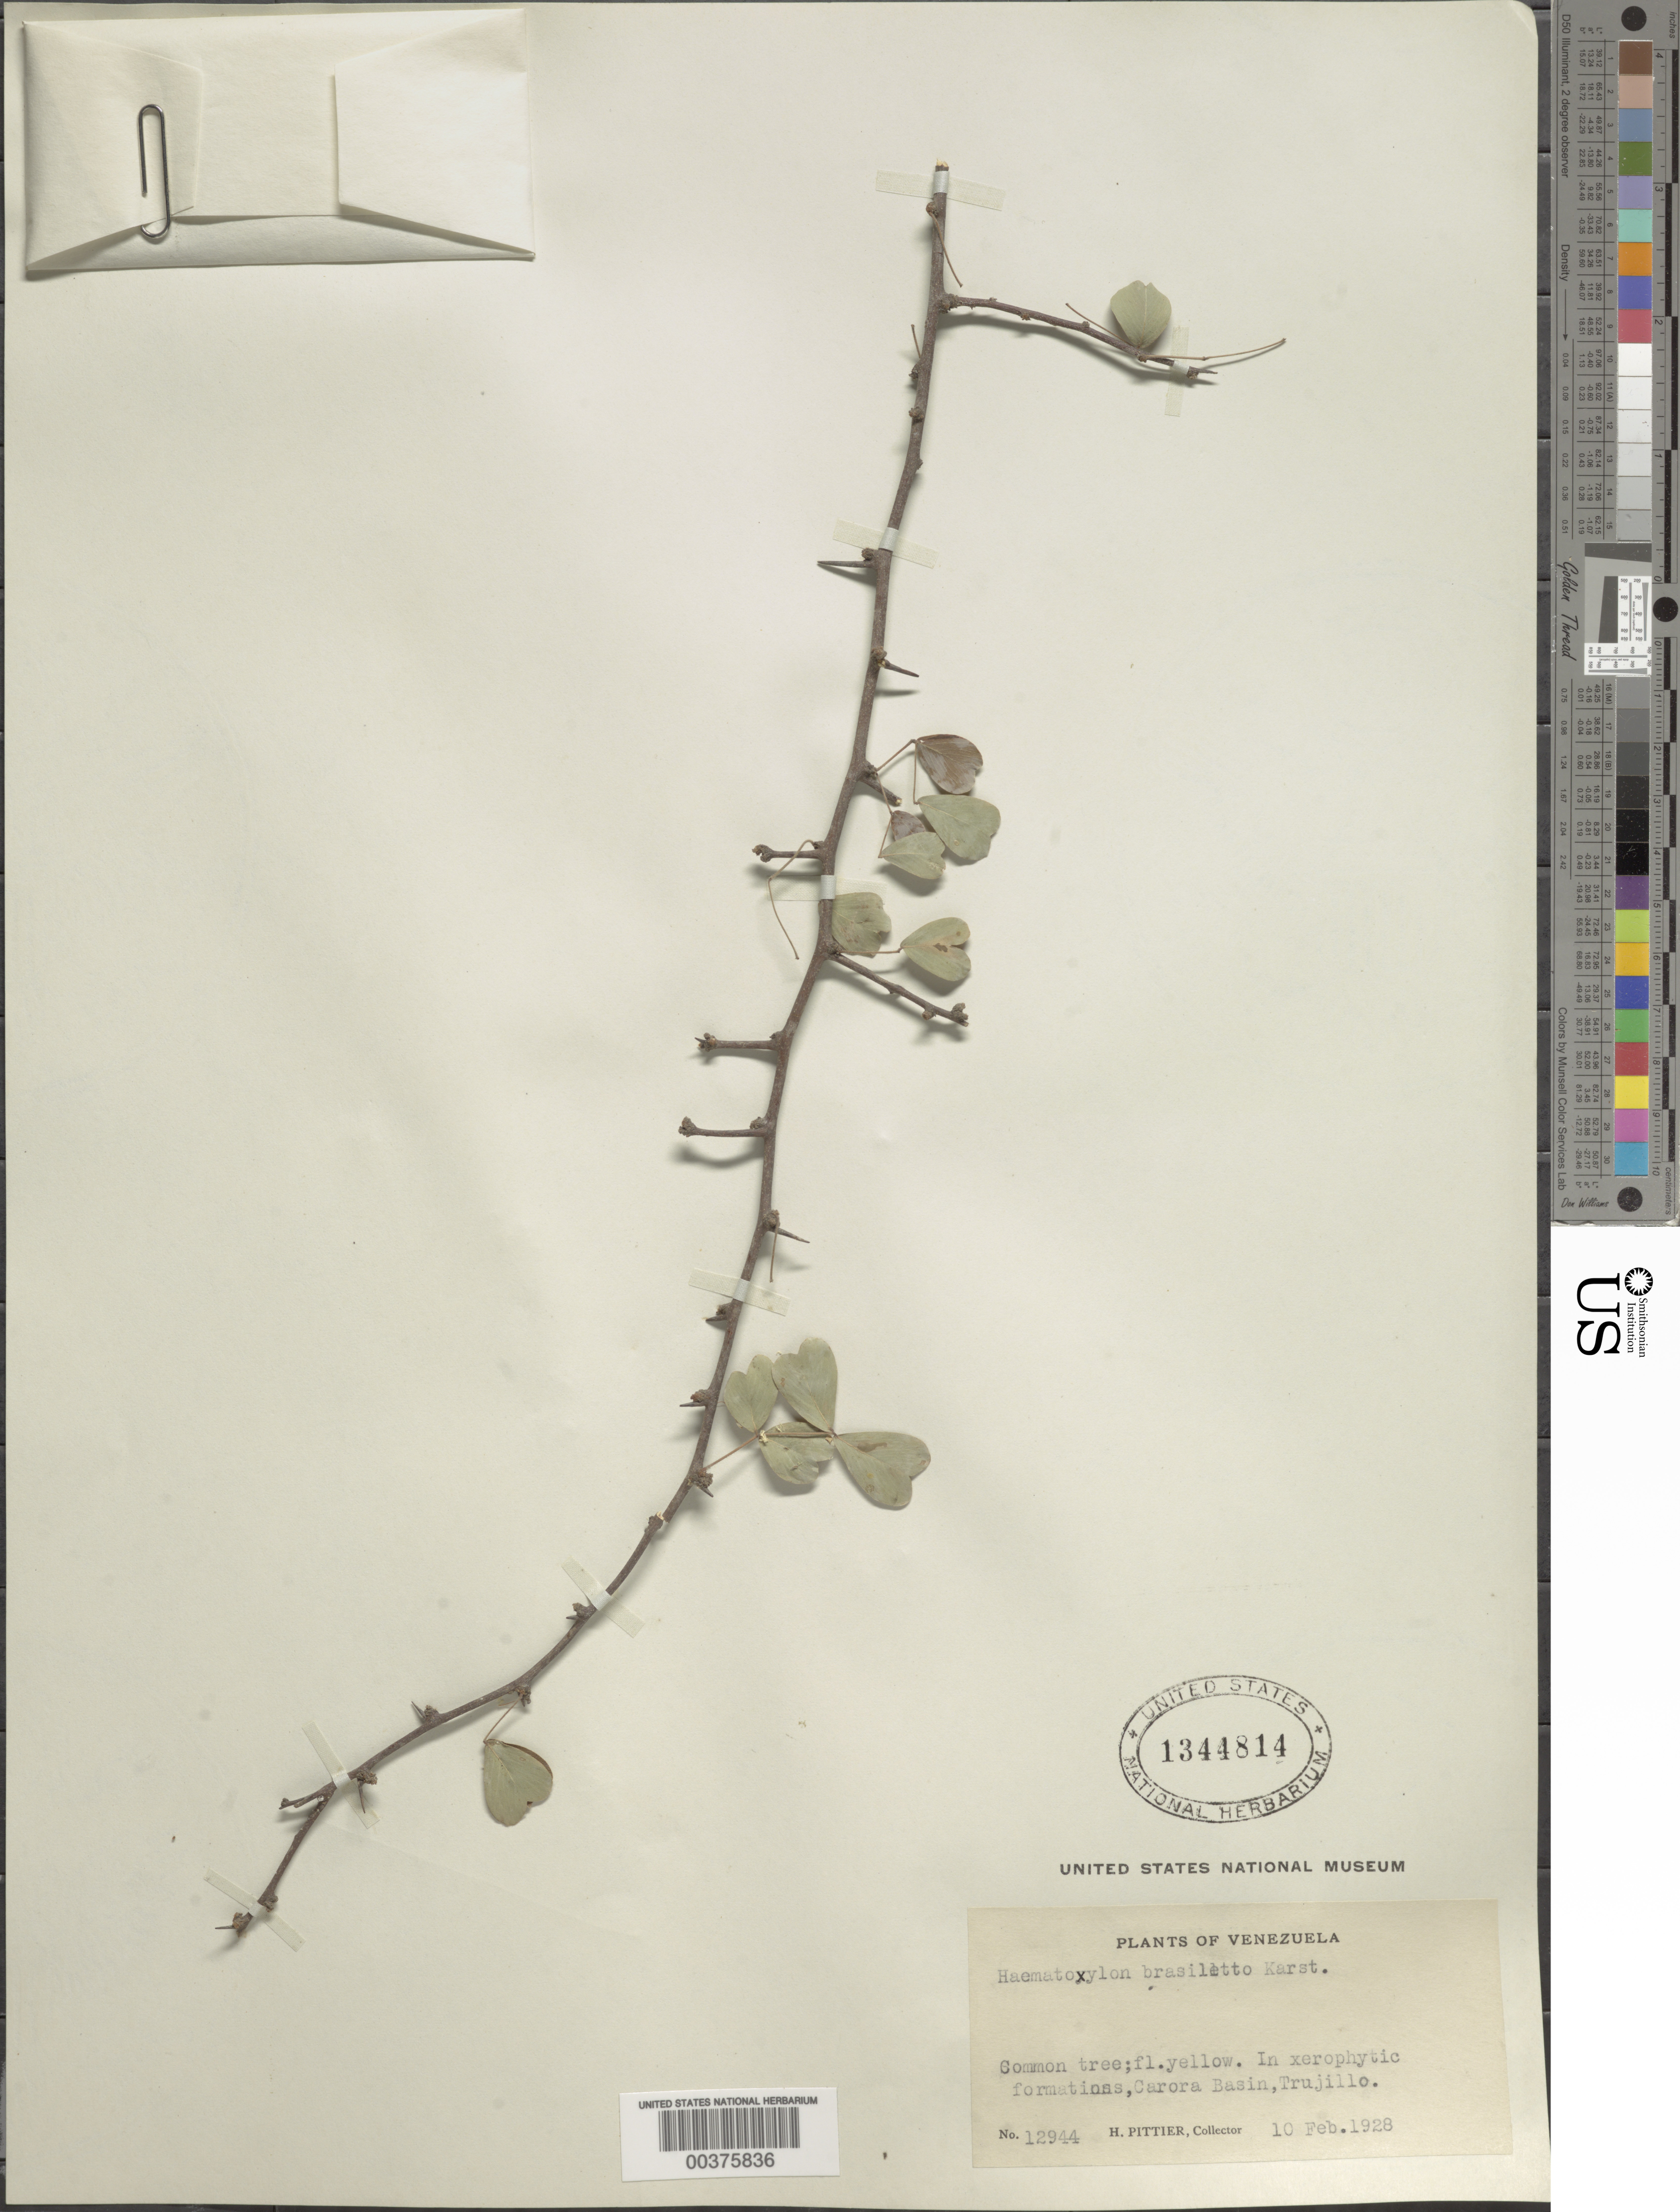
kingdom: Plantae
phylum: Tracheophyta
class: Magnoliopsida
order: Fabales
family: Fabaceae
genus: Haematoxylum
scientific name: Haematoxylum brasiletto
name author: H. Karst.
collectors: H. F. Pittier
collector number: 12944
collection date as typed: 10 Feb 1928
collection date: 1928-02-10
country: Venezuela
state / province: Trujillo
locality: Carora basin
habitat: Xerophytic formations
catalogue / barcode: US 1344814